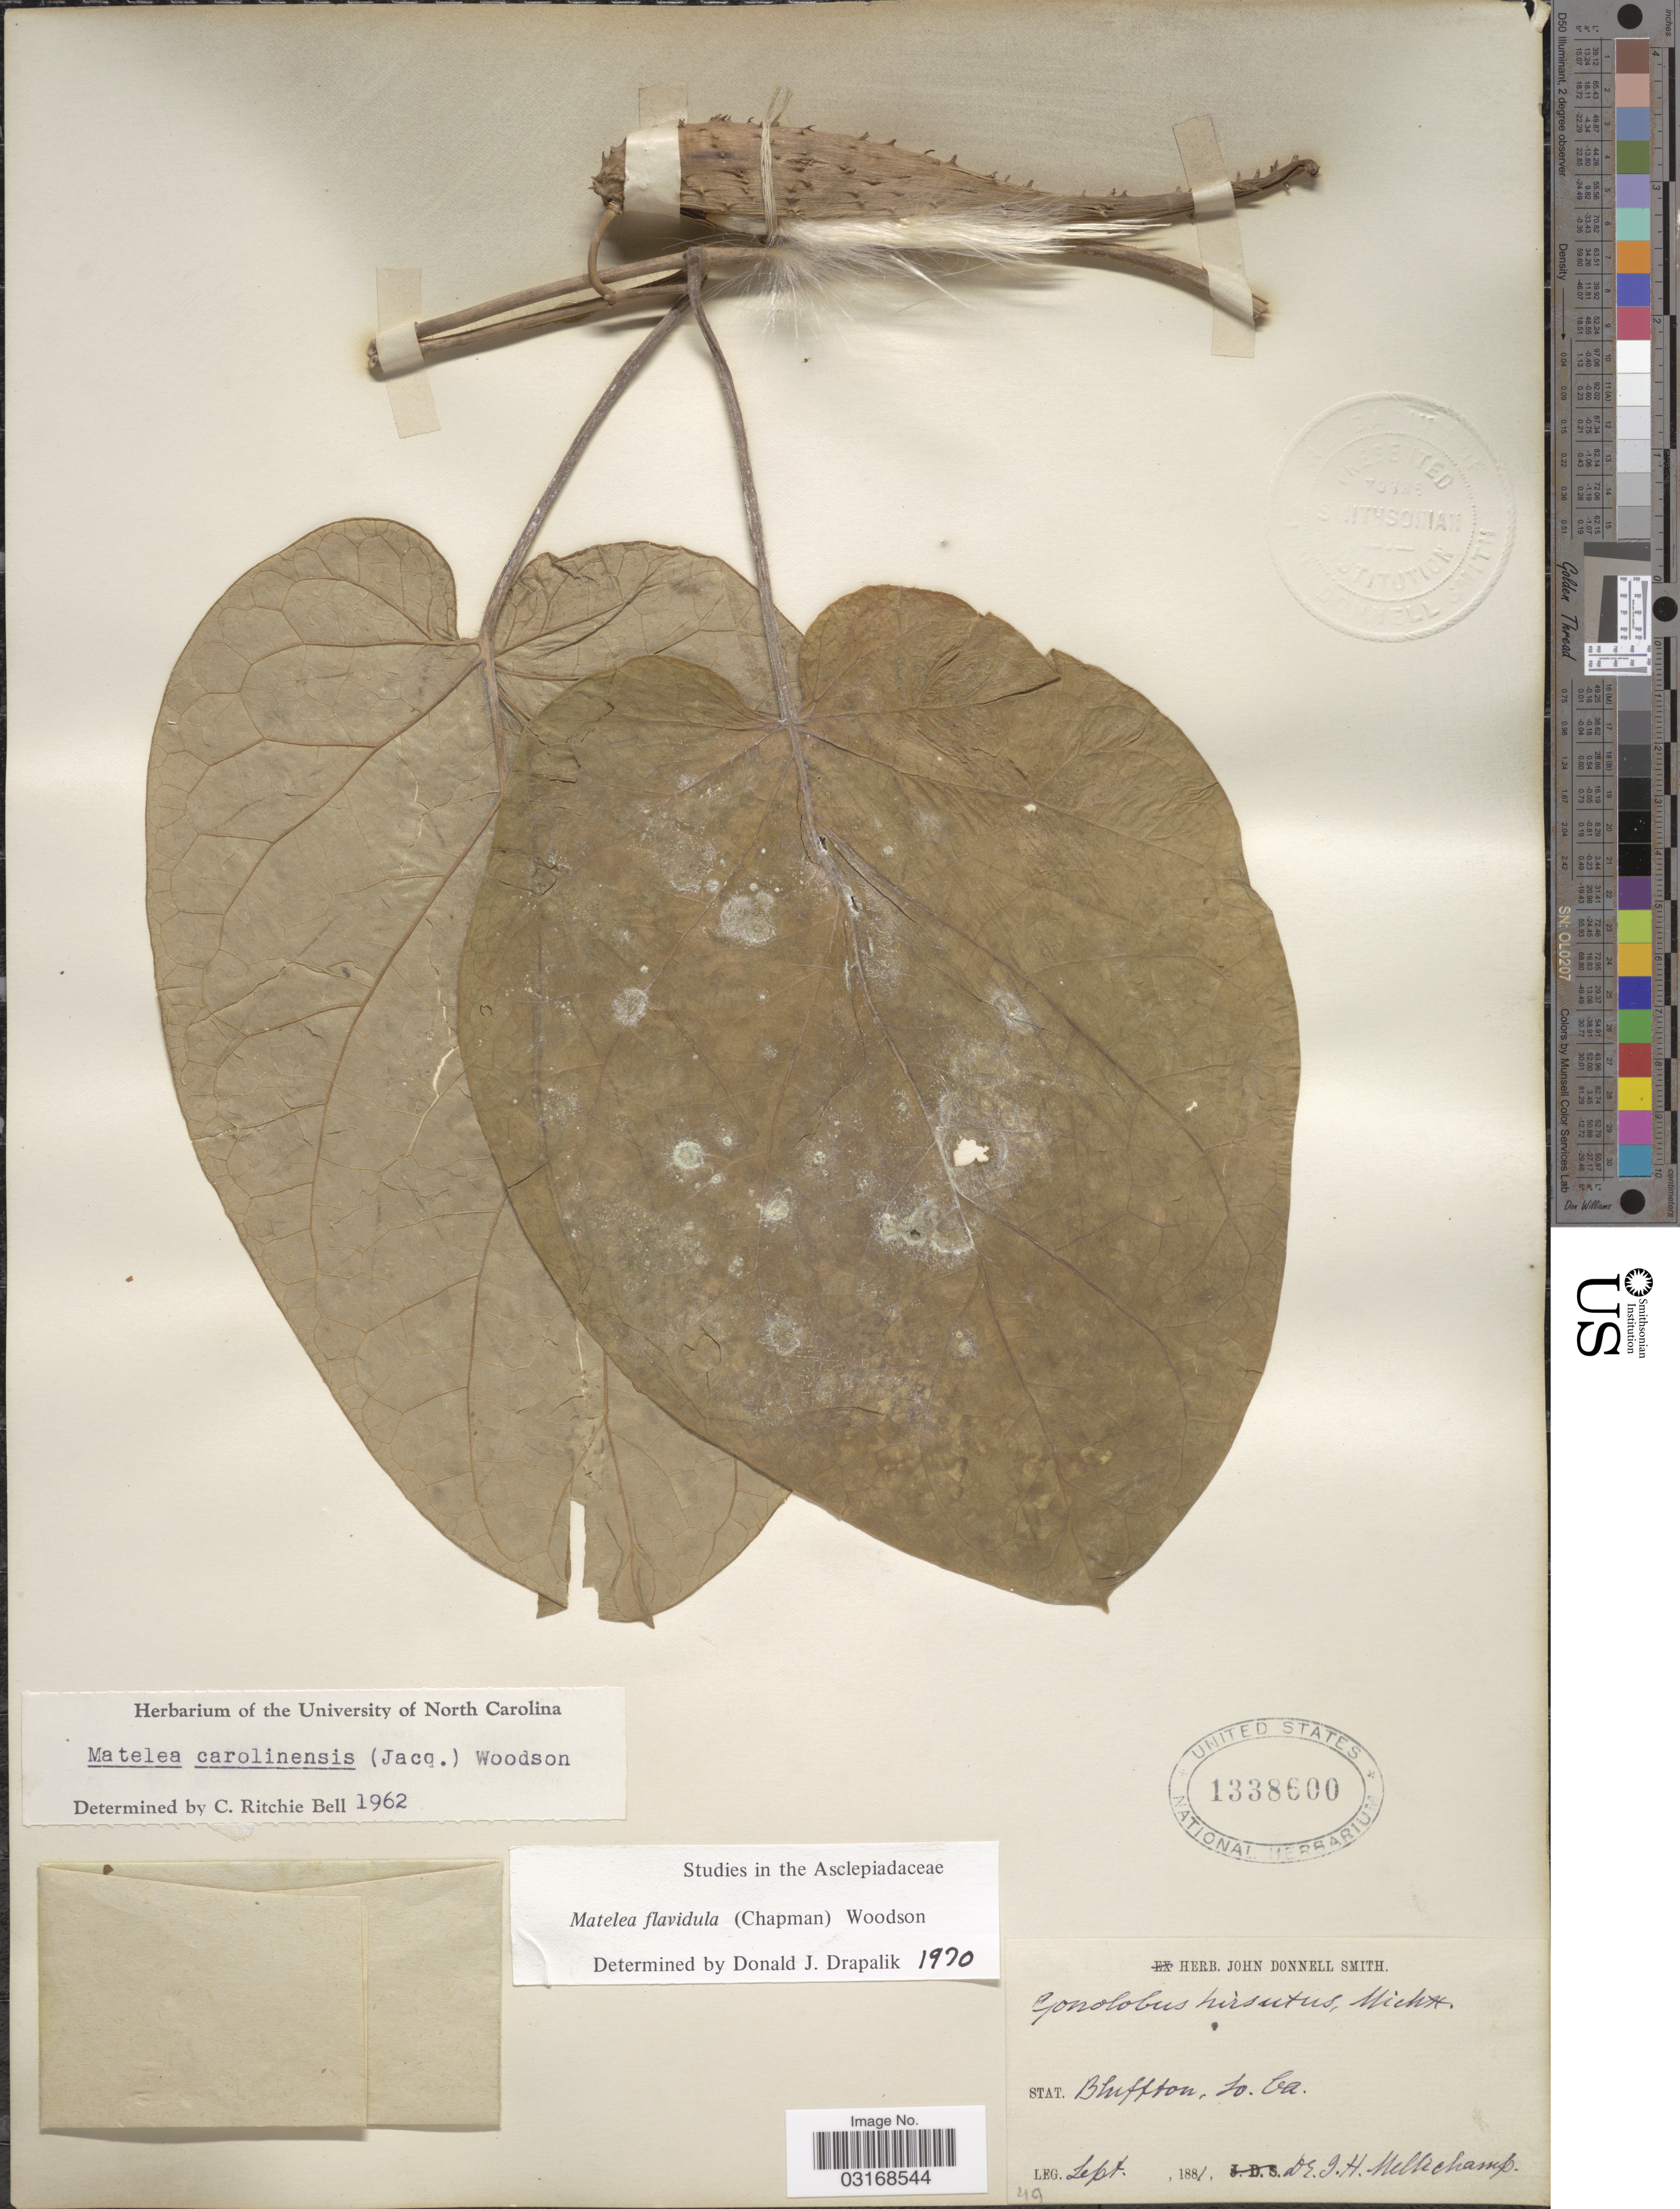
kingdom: Plantae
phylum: Tracheophyta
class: Magnoliopsida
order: Gentianales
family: Apocynaceae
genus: Matelea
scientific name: Matelea flavidula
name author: (Chapm.) J. Woodson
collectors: J. H. Mellichamp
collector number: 49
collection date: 1881-09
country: United States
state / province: South Carolina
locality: Stat. Bluffton, So. Ca.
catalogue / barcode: US 1338600